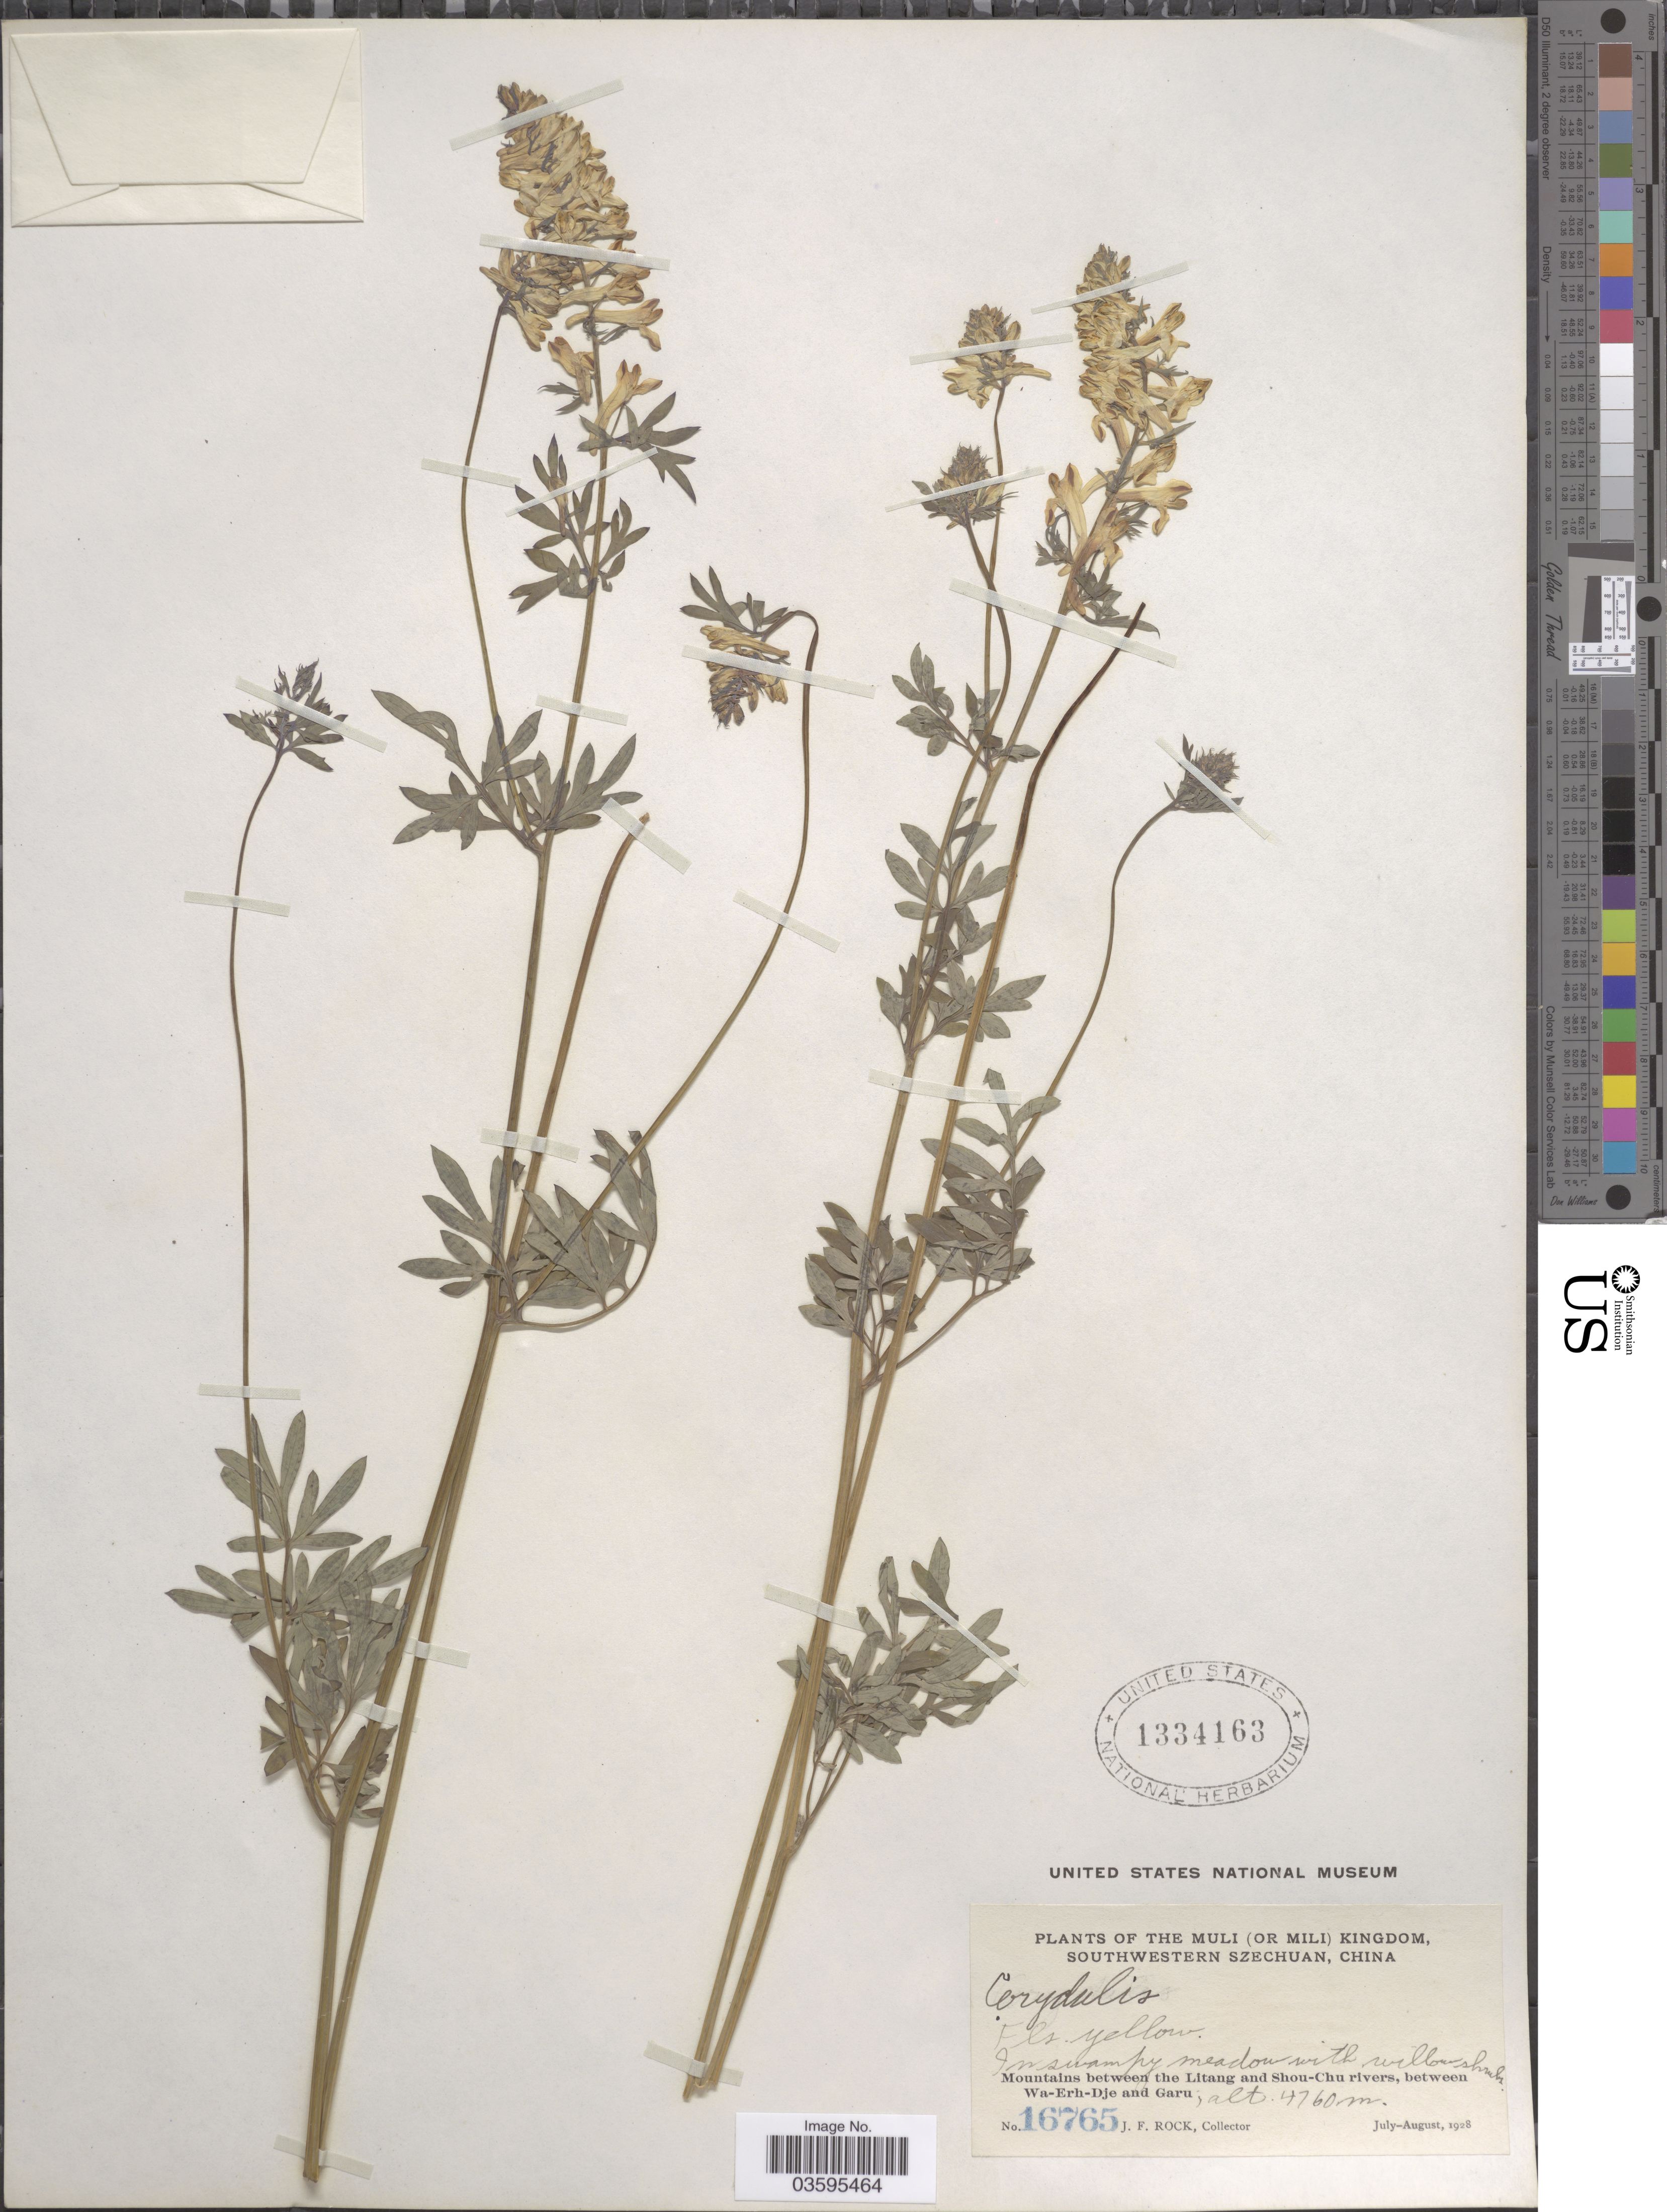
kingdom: Plantae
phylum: Tracheophyta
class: Magnoliopsida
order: Ranunculales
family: Papaveraceae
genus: Corydalis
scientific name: Corydalis sp.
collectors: J. Rock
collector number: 16765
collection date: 1928-07/1928-08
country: China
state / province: Sichuan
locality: The Muli (or Mili) Kingdom, Southwestern Szechuan. Mountains between the Litang and Shou-Chu rivers, between Wa-Erh-Dje and Garu.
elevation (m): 4760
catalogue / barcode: US 1334163